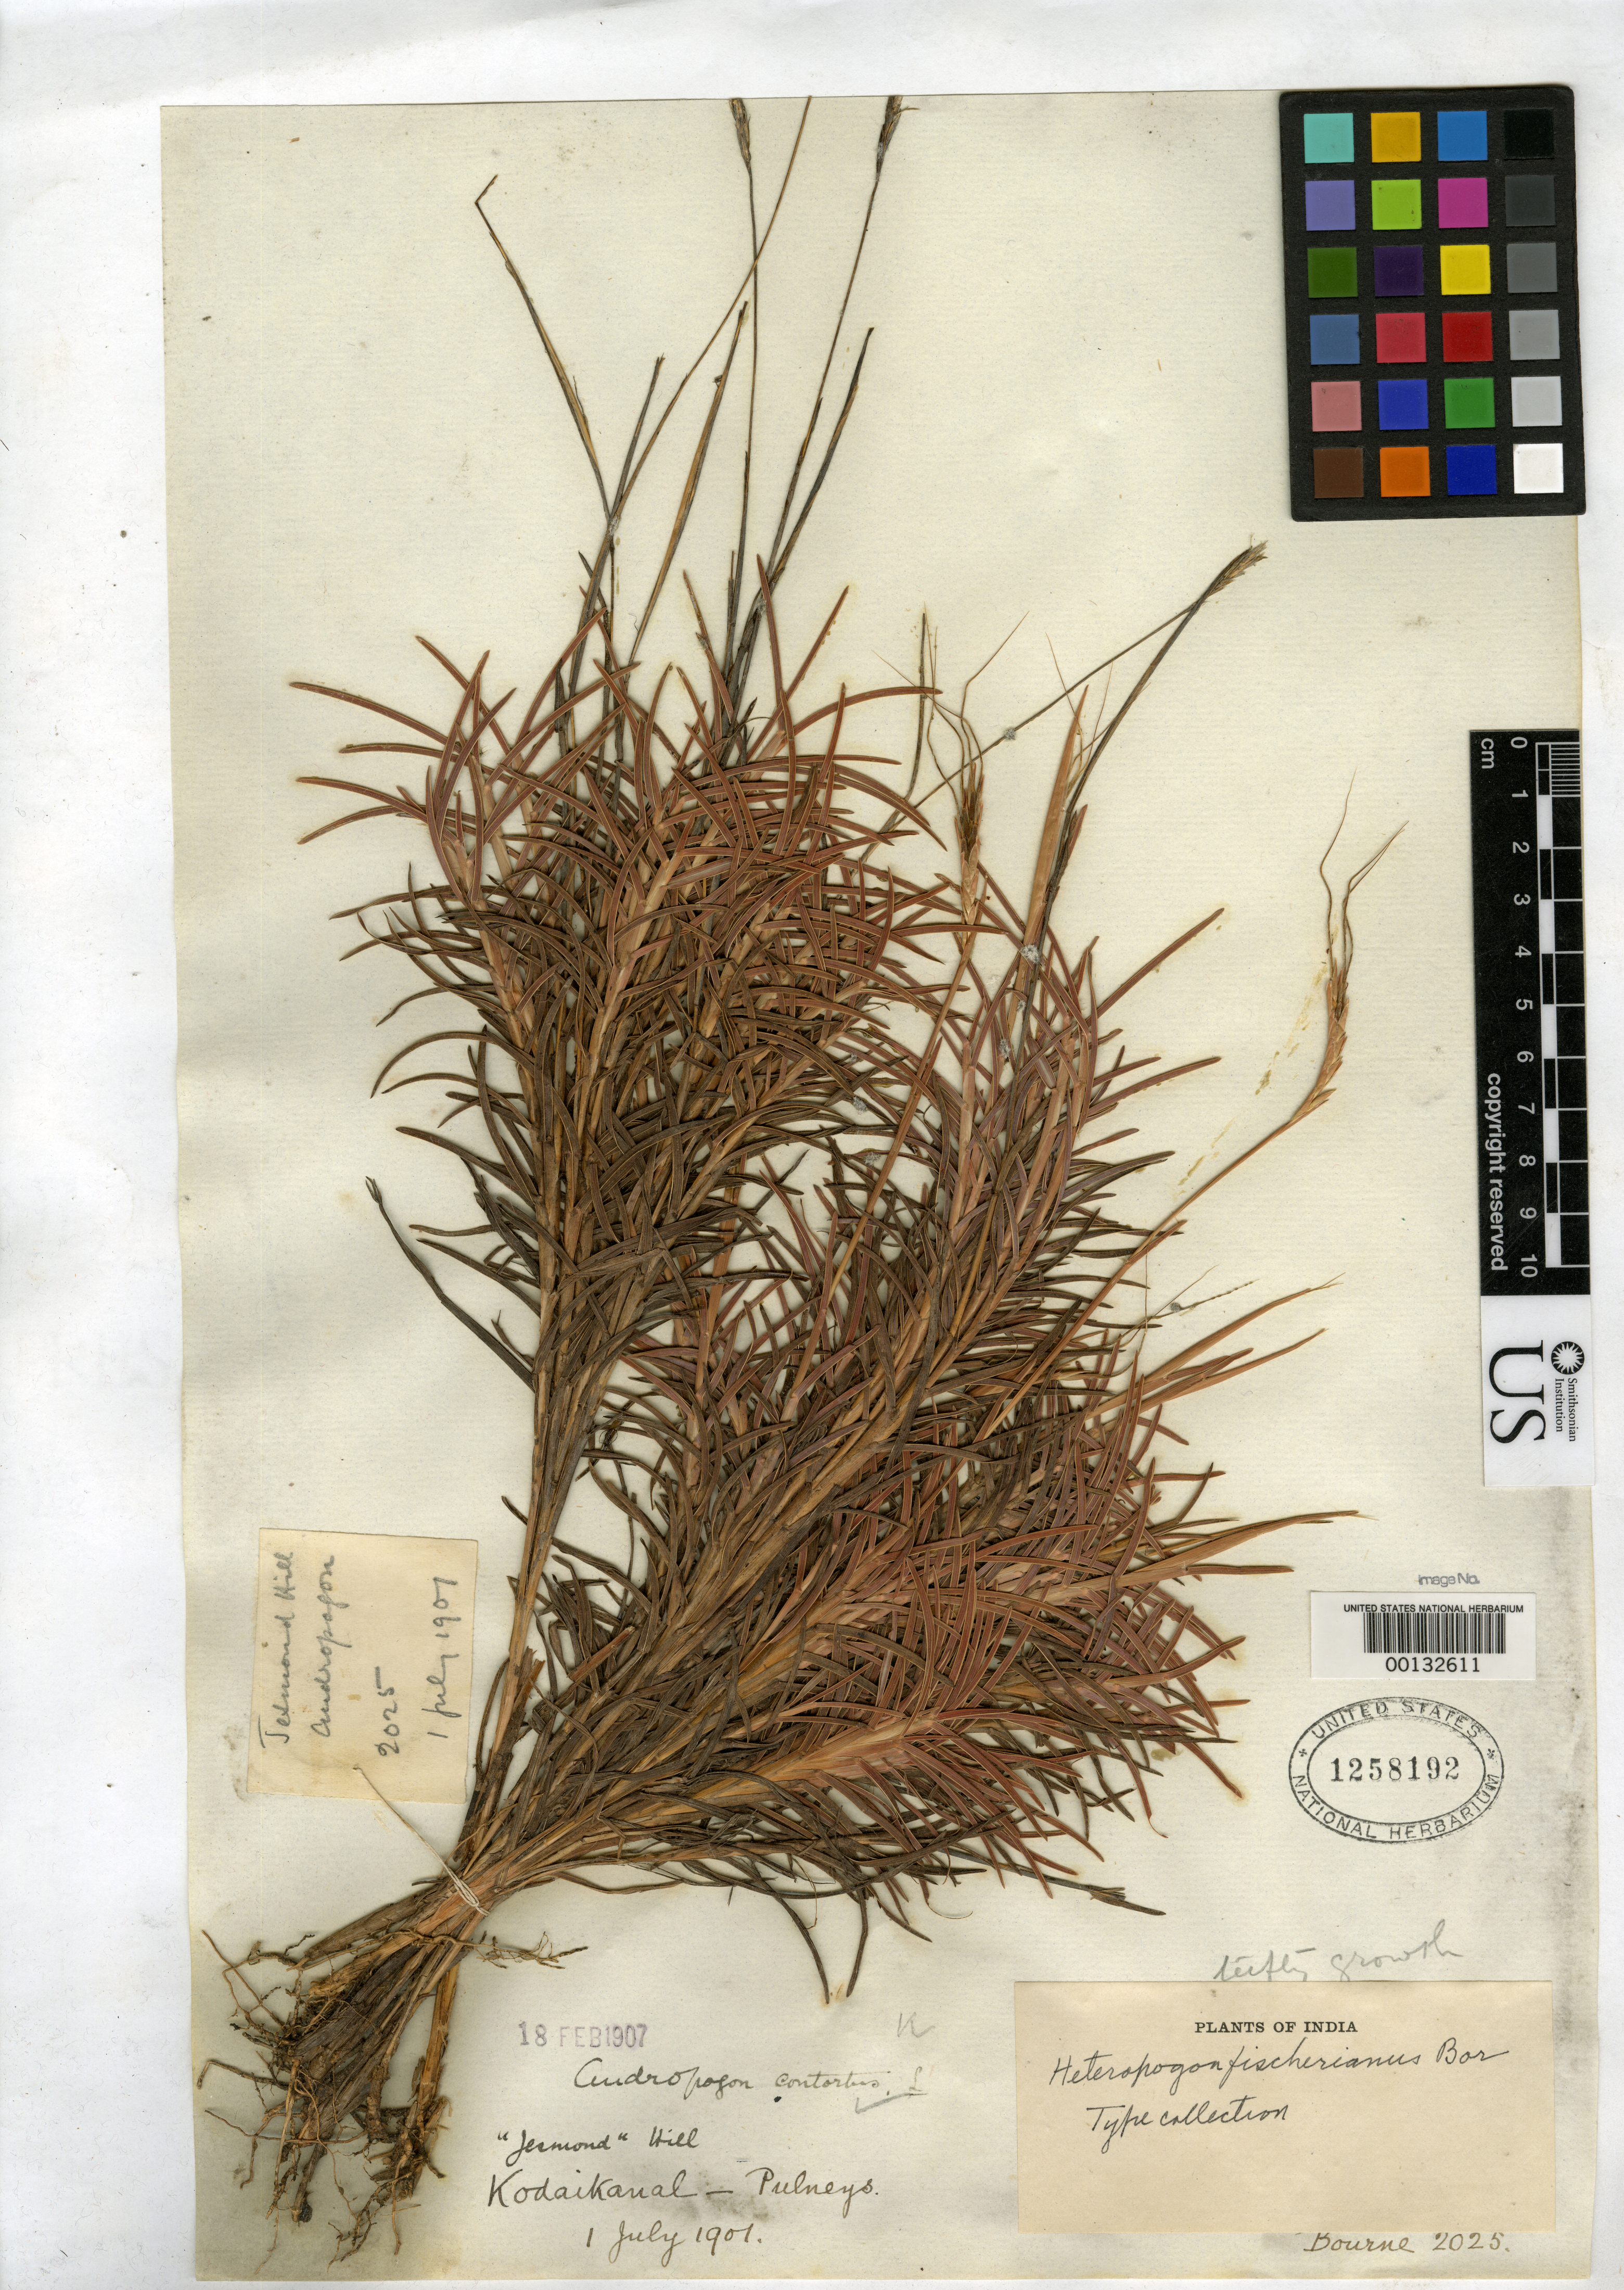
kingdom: Plantae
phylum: Tracheophyta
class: Liliopsida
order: Poales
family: Poaceae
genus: Heteropogon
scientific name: Heteropogon fischerianus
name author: Bor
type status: Isotype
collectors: A. Bourne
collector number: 2025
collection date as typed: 01 Jul 1901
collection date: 1901-07-01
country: India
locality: Jesmond Hill.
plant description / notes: Another US specimen, Bourne 2026 (USNH 1258191), has same collection data; cited separately in protologue, and not as "type" (i.e., = paratype)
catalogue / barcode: US 1258192